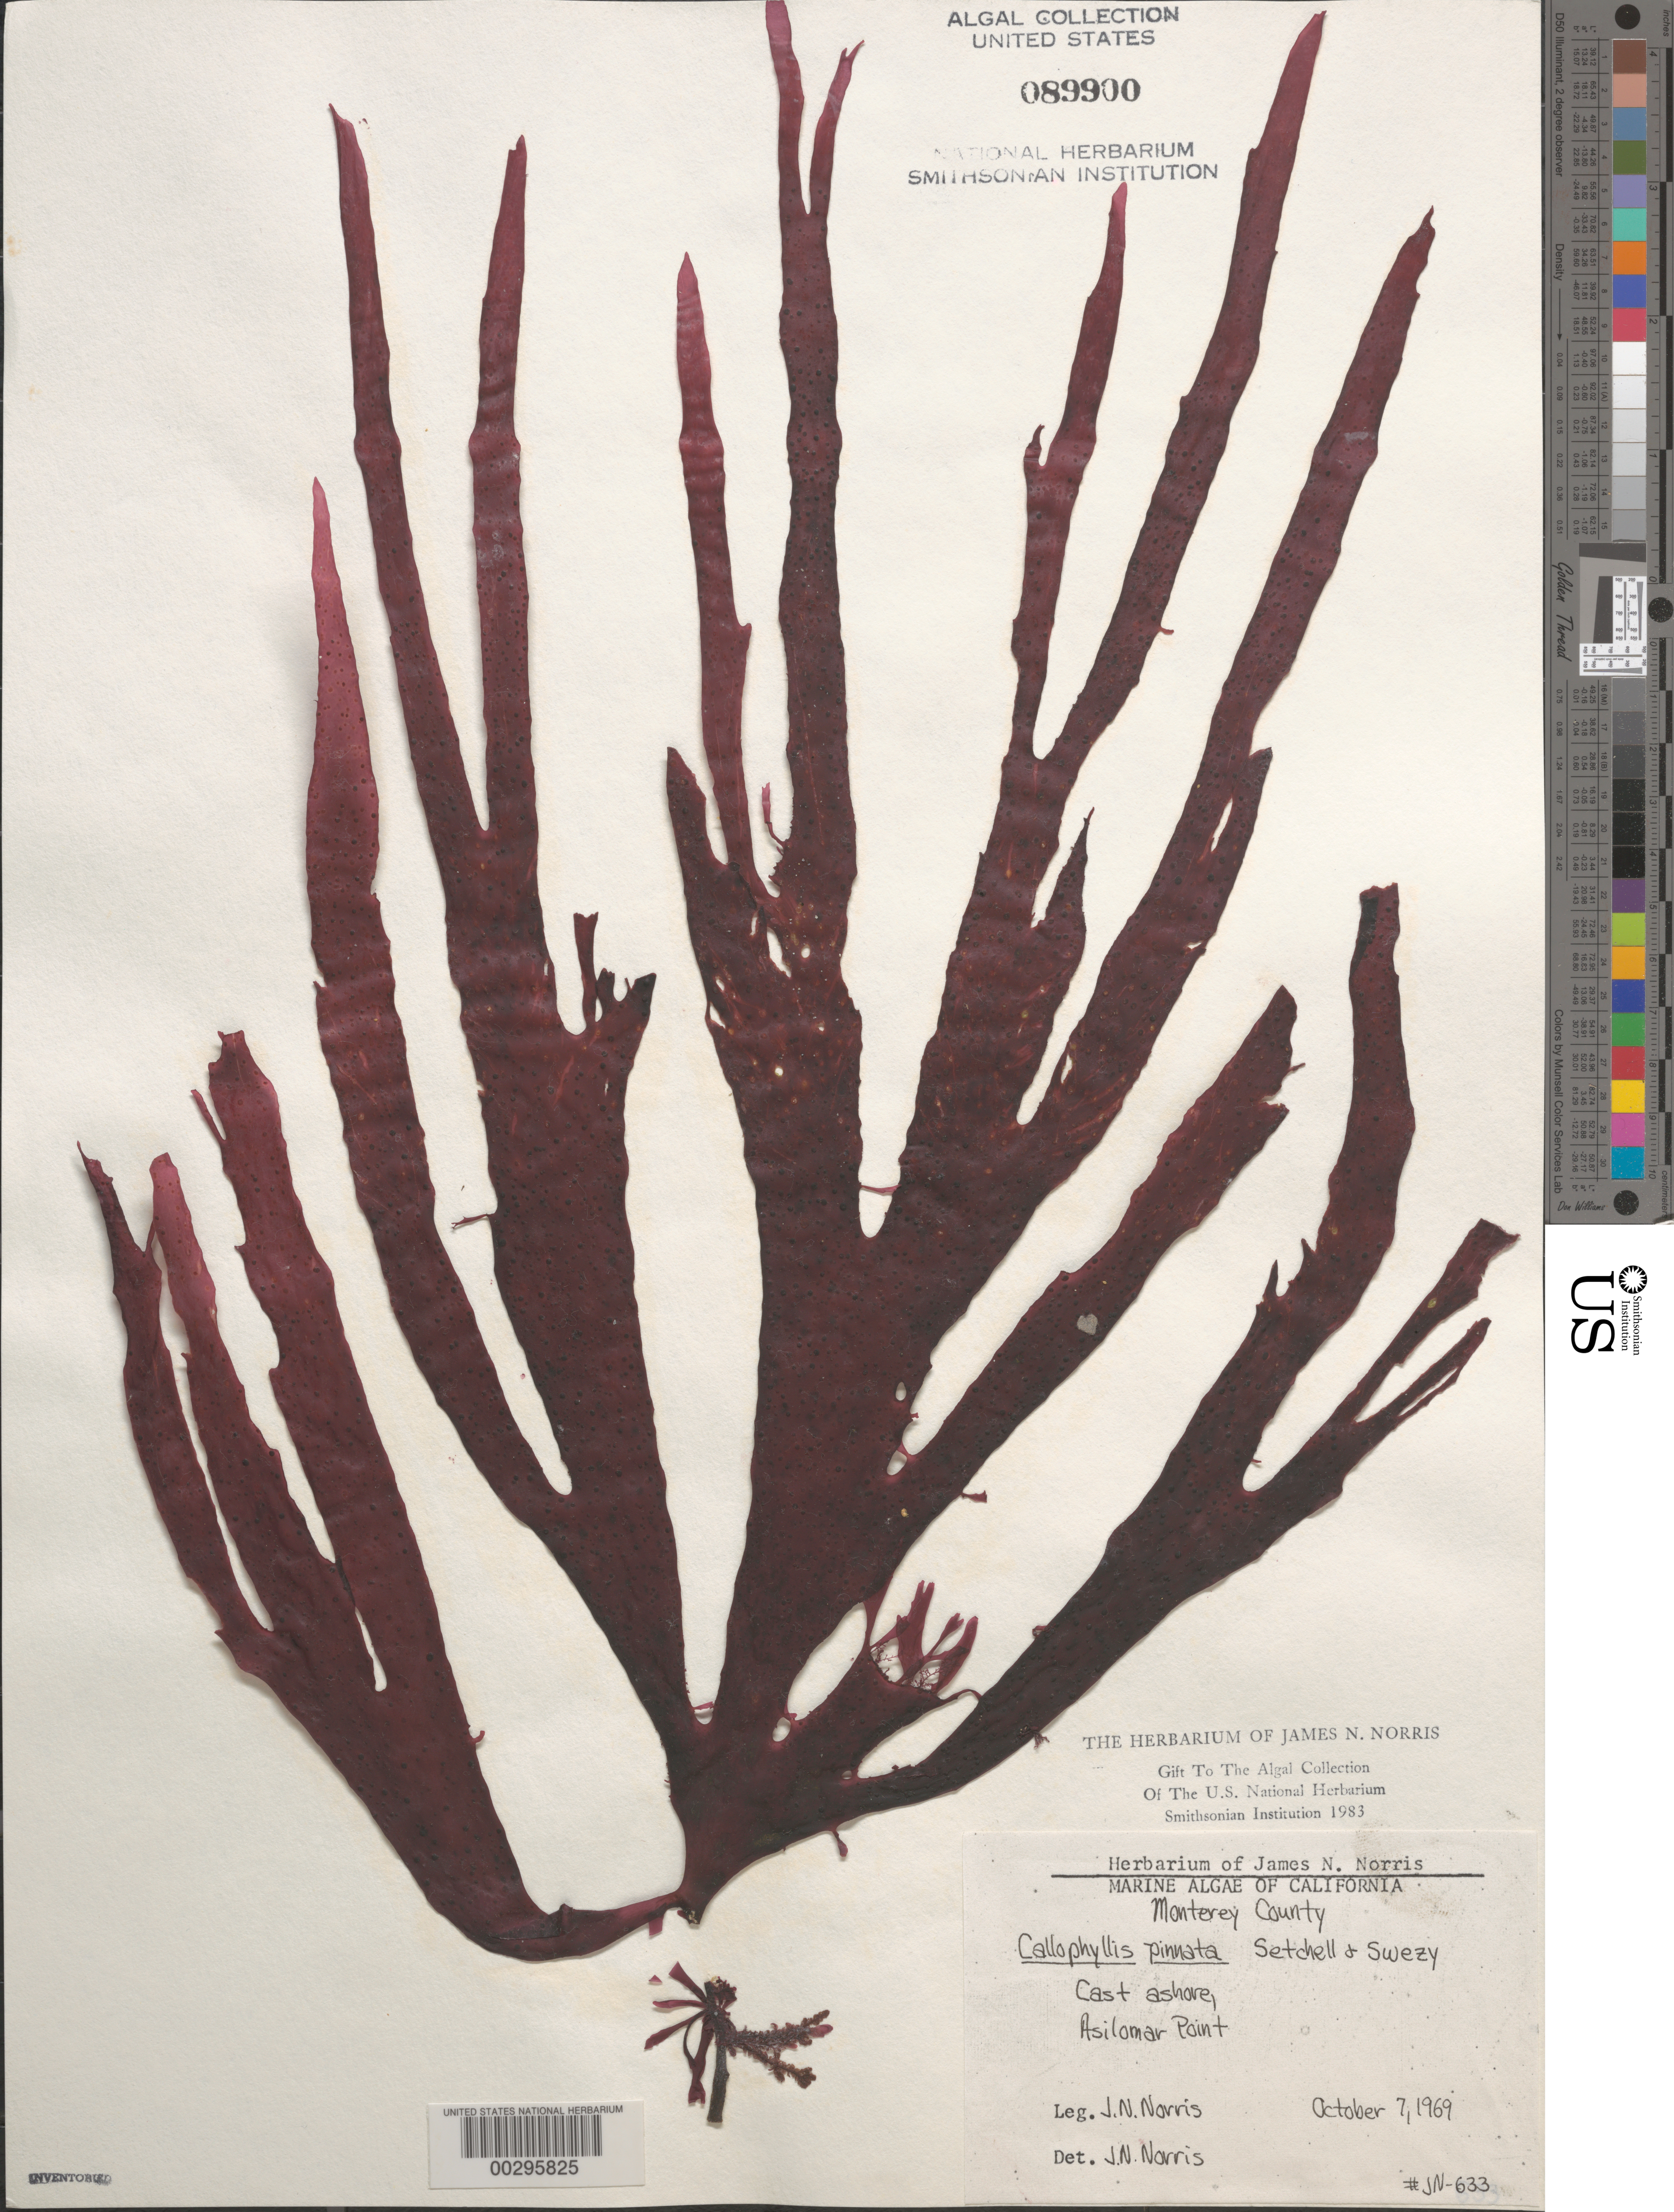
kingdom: Plantae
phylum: Rhodophyta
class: Florideophyceae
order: Gigartinales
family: Kallymeniaceae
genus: Callophyllis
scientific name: Callophyllis pinnata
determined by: Norris, James N.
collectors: J. N. Norris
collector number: JN-633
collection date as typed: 07 Oct 1969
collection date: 1969-10-07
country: United States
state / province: California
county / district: Monterey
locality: Asilomar Point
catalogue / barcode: US 89900